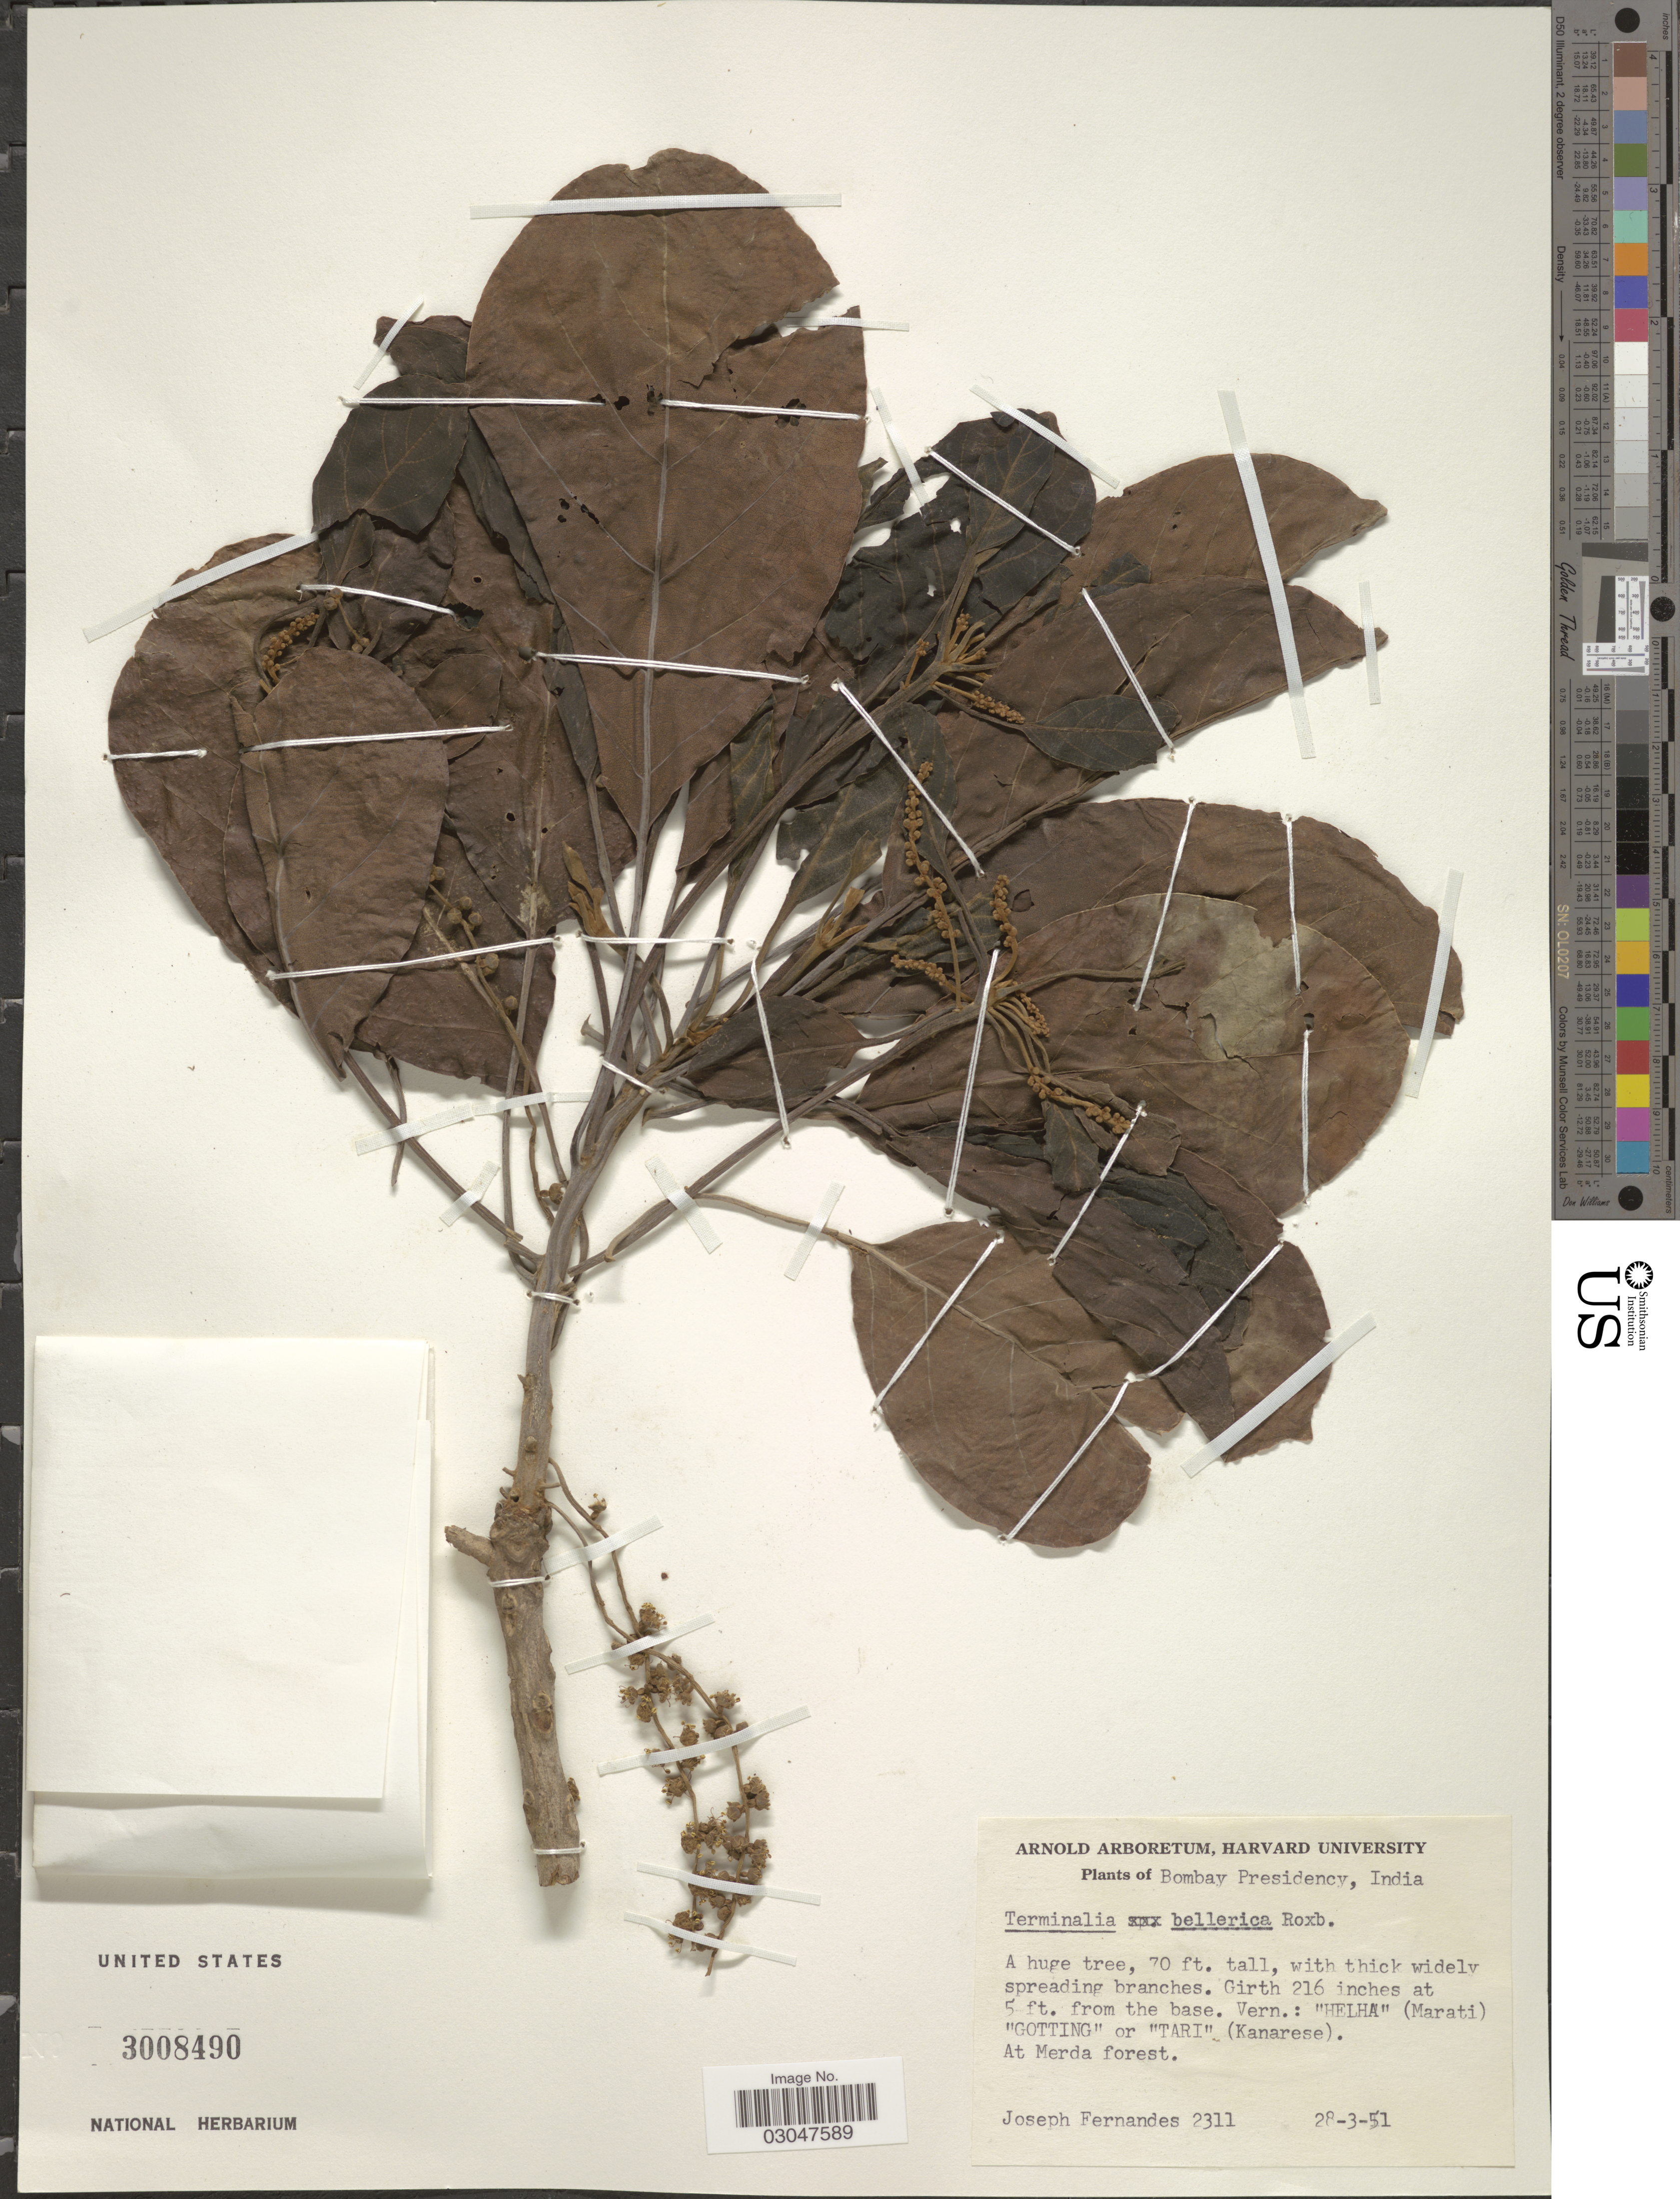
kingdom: Plantae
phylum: Tracheophyta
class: Magnoliopsida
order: Myrtales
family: Combretaceae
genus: Terminalia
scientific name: Terminalia bellirica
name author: (Gaertn.) Roxb.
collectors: J. Fernandes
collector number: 2311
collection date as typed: Transcribed d/m/y: 28/3/51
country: India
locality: Bombay Presidency. At Merda forest.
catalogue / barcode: US 3008490